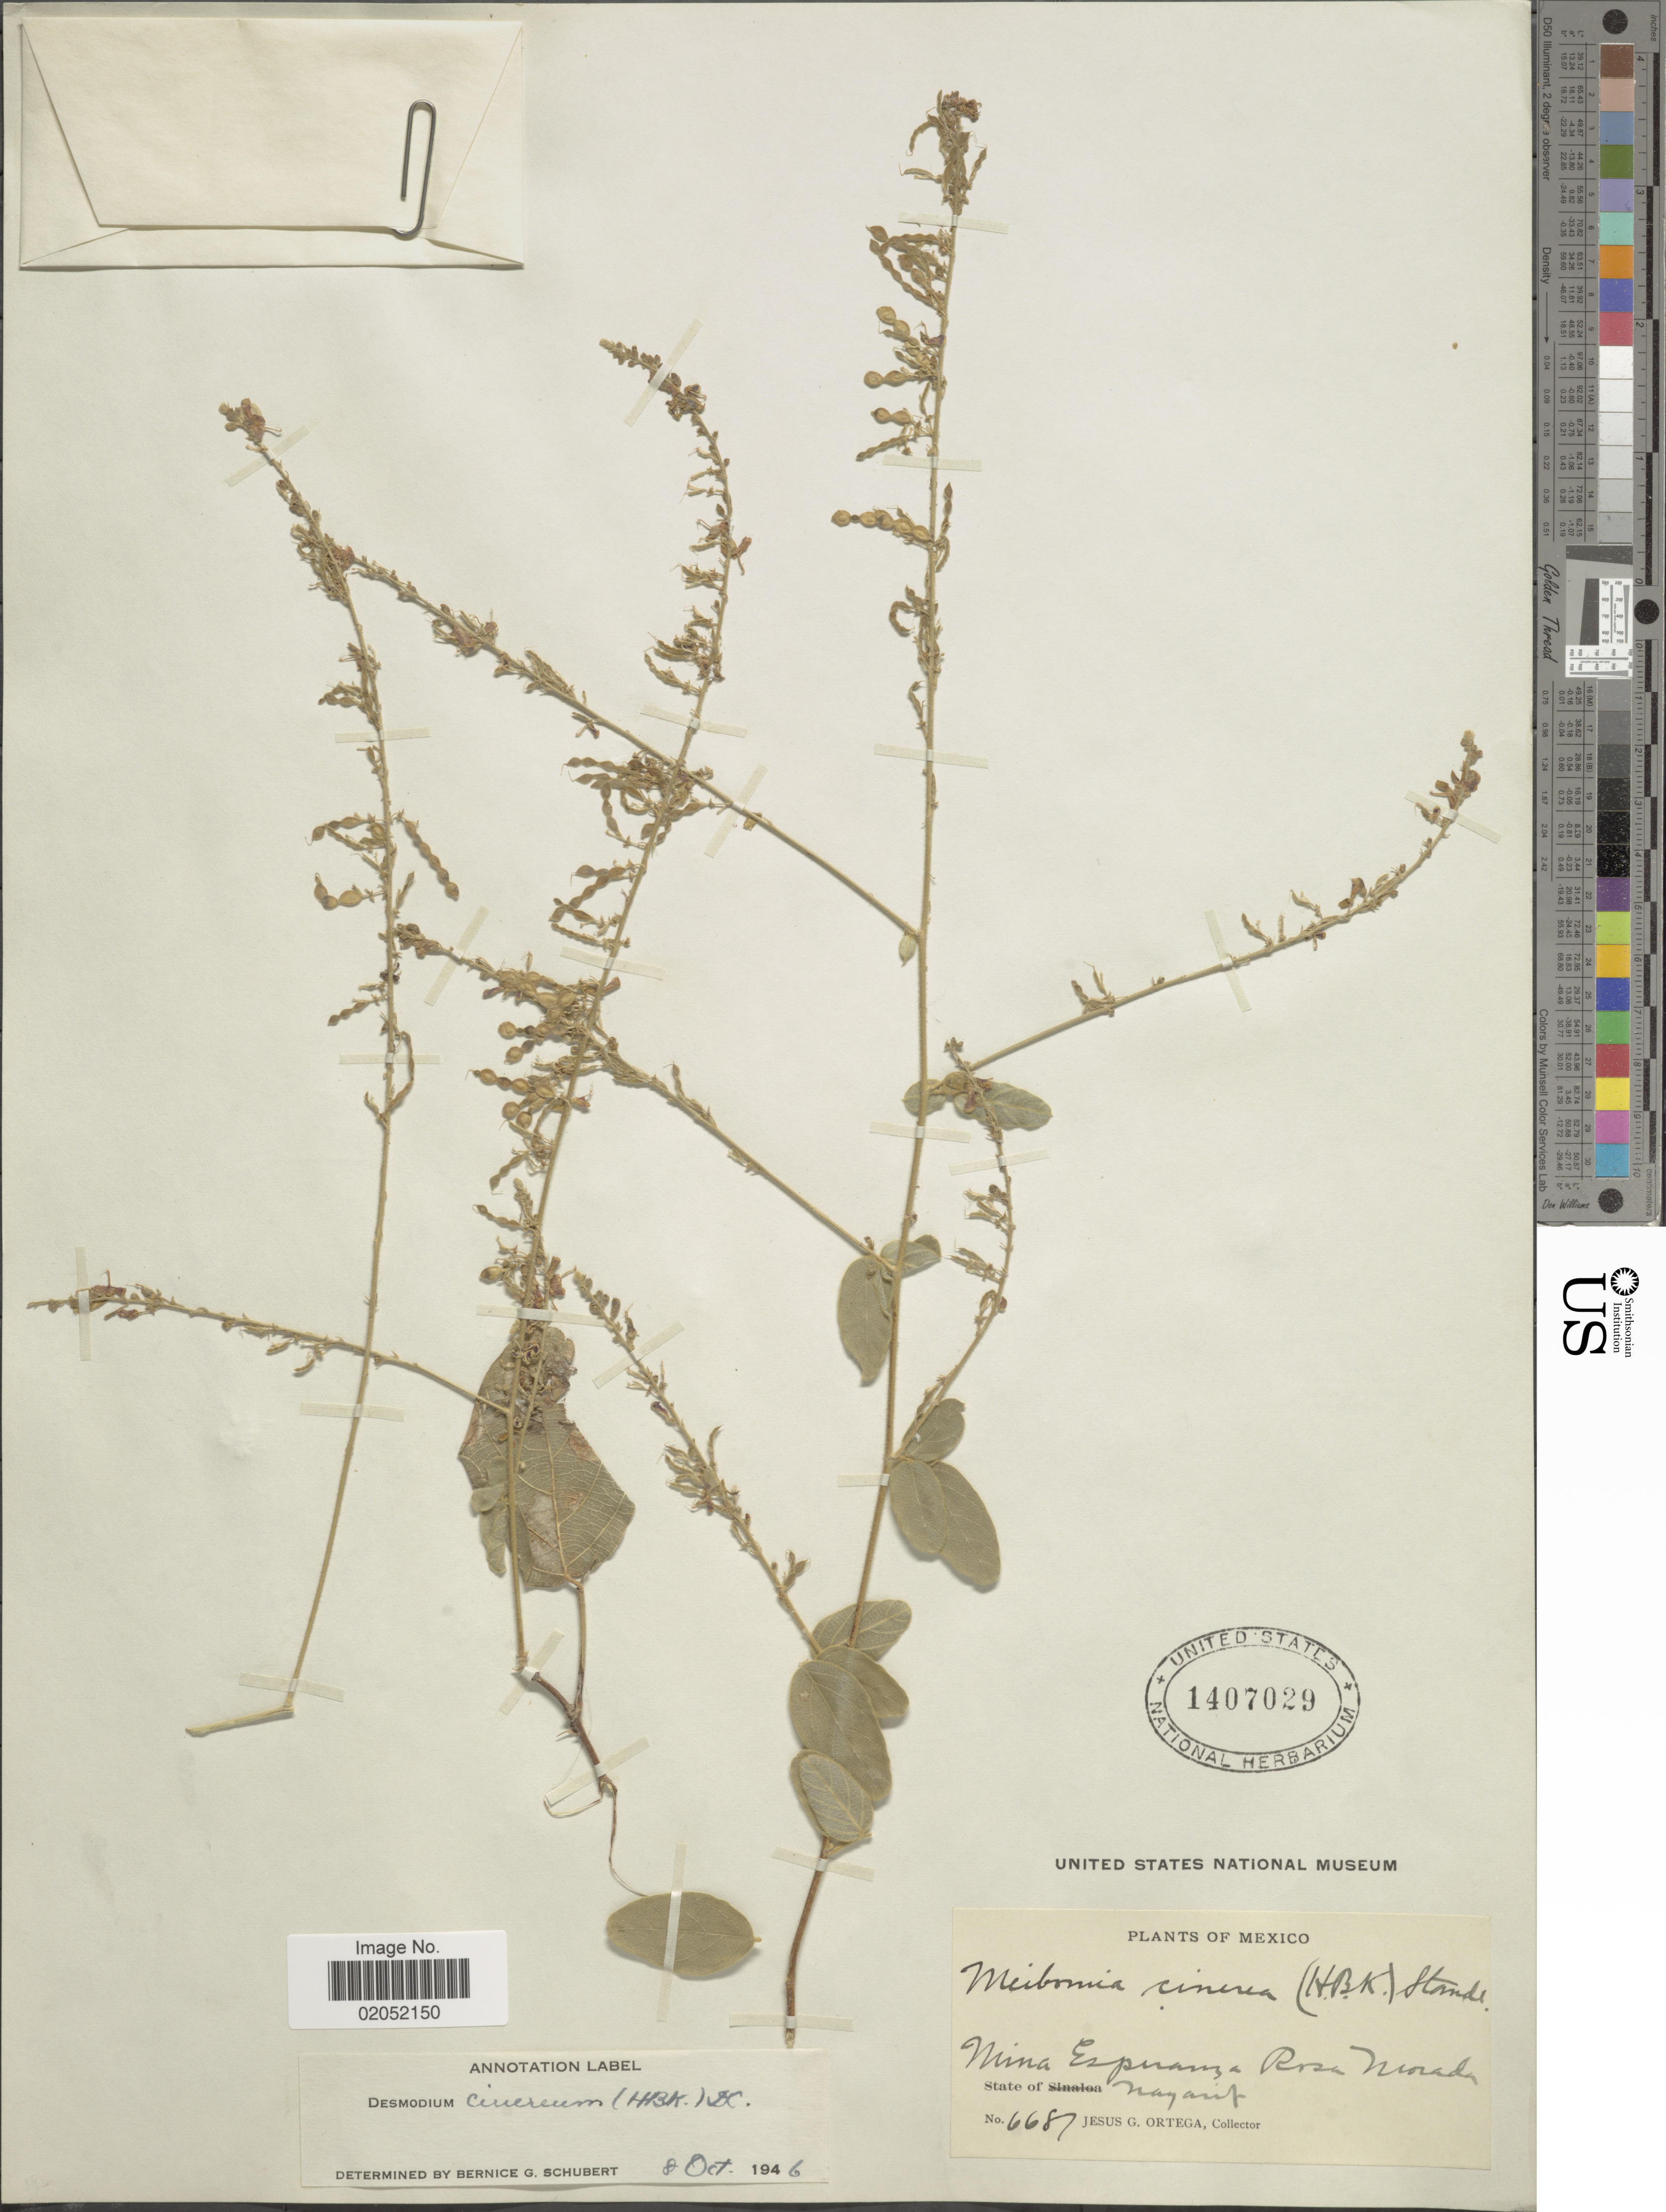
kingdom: Plantae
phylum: Tracheophyta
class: Magnoliopsida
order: Fabales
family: Fabaceae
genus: Desmodium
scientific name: Desmodium cinereum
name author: (Kunth) DC.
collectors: J. Ortega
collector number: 6687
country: Mexico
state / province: Nayarit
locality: Ina Esperanza Rosa Morada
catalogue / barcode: US 1407029